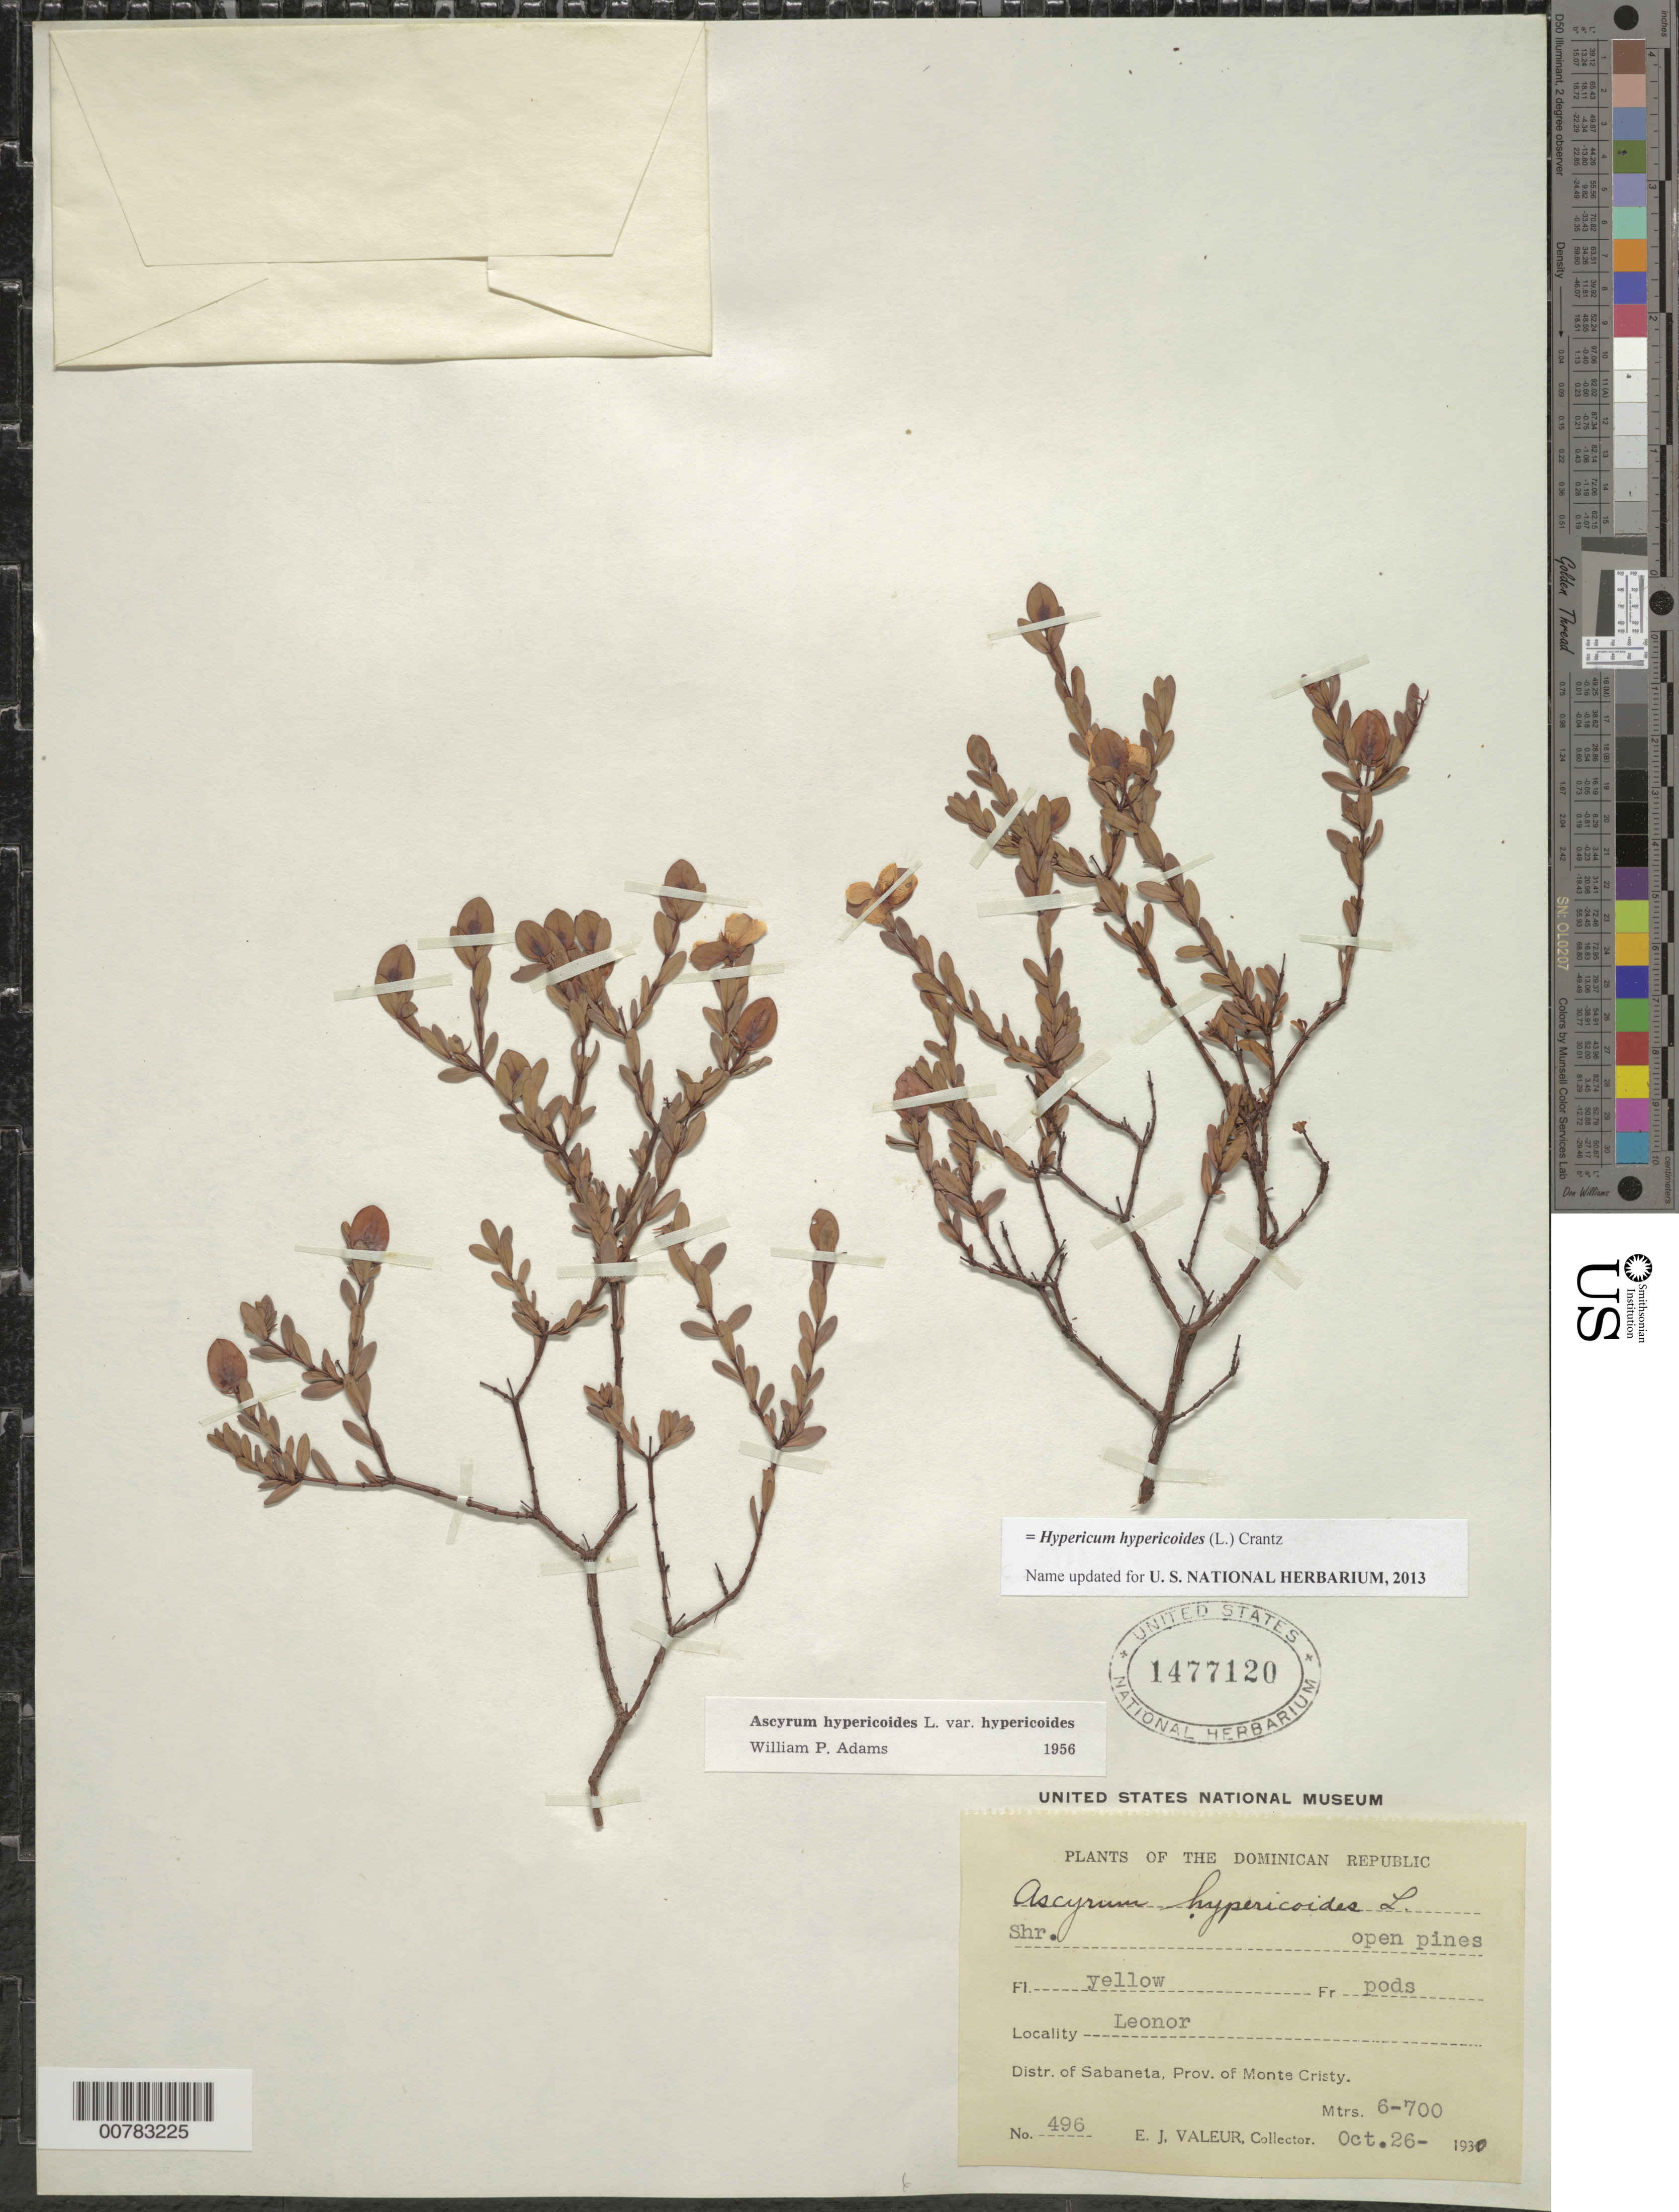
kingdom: Plantae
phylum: Tracheophyta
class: Magnoliopsida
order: Malpighiales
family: Hypericaceae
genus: Hypericum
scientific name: Hypericum hypericoides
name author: (L.) Crantz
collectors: E. Valeur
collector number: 496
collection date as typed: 26 Oct 1930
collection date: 1930-10-26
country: Dominican Republic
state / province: Monte Cristi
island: Hispaniola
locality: Sabaneta, Leonor.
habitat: Open pines.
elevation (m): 600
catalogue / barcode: US 1477120